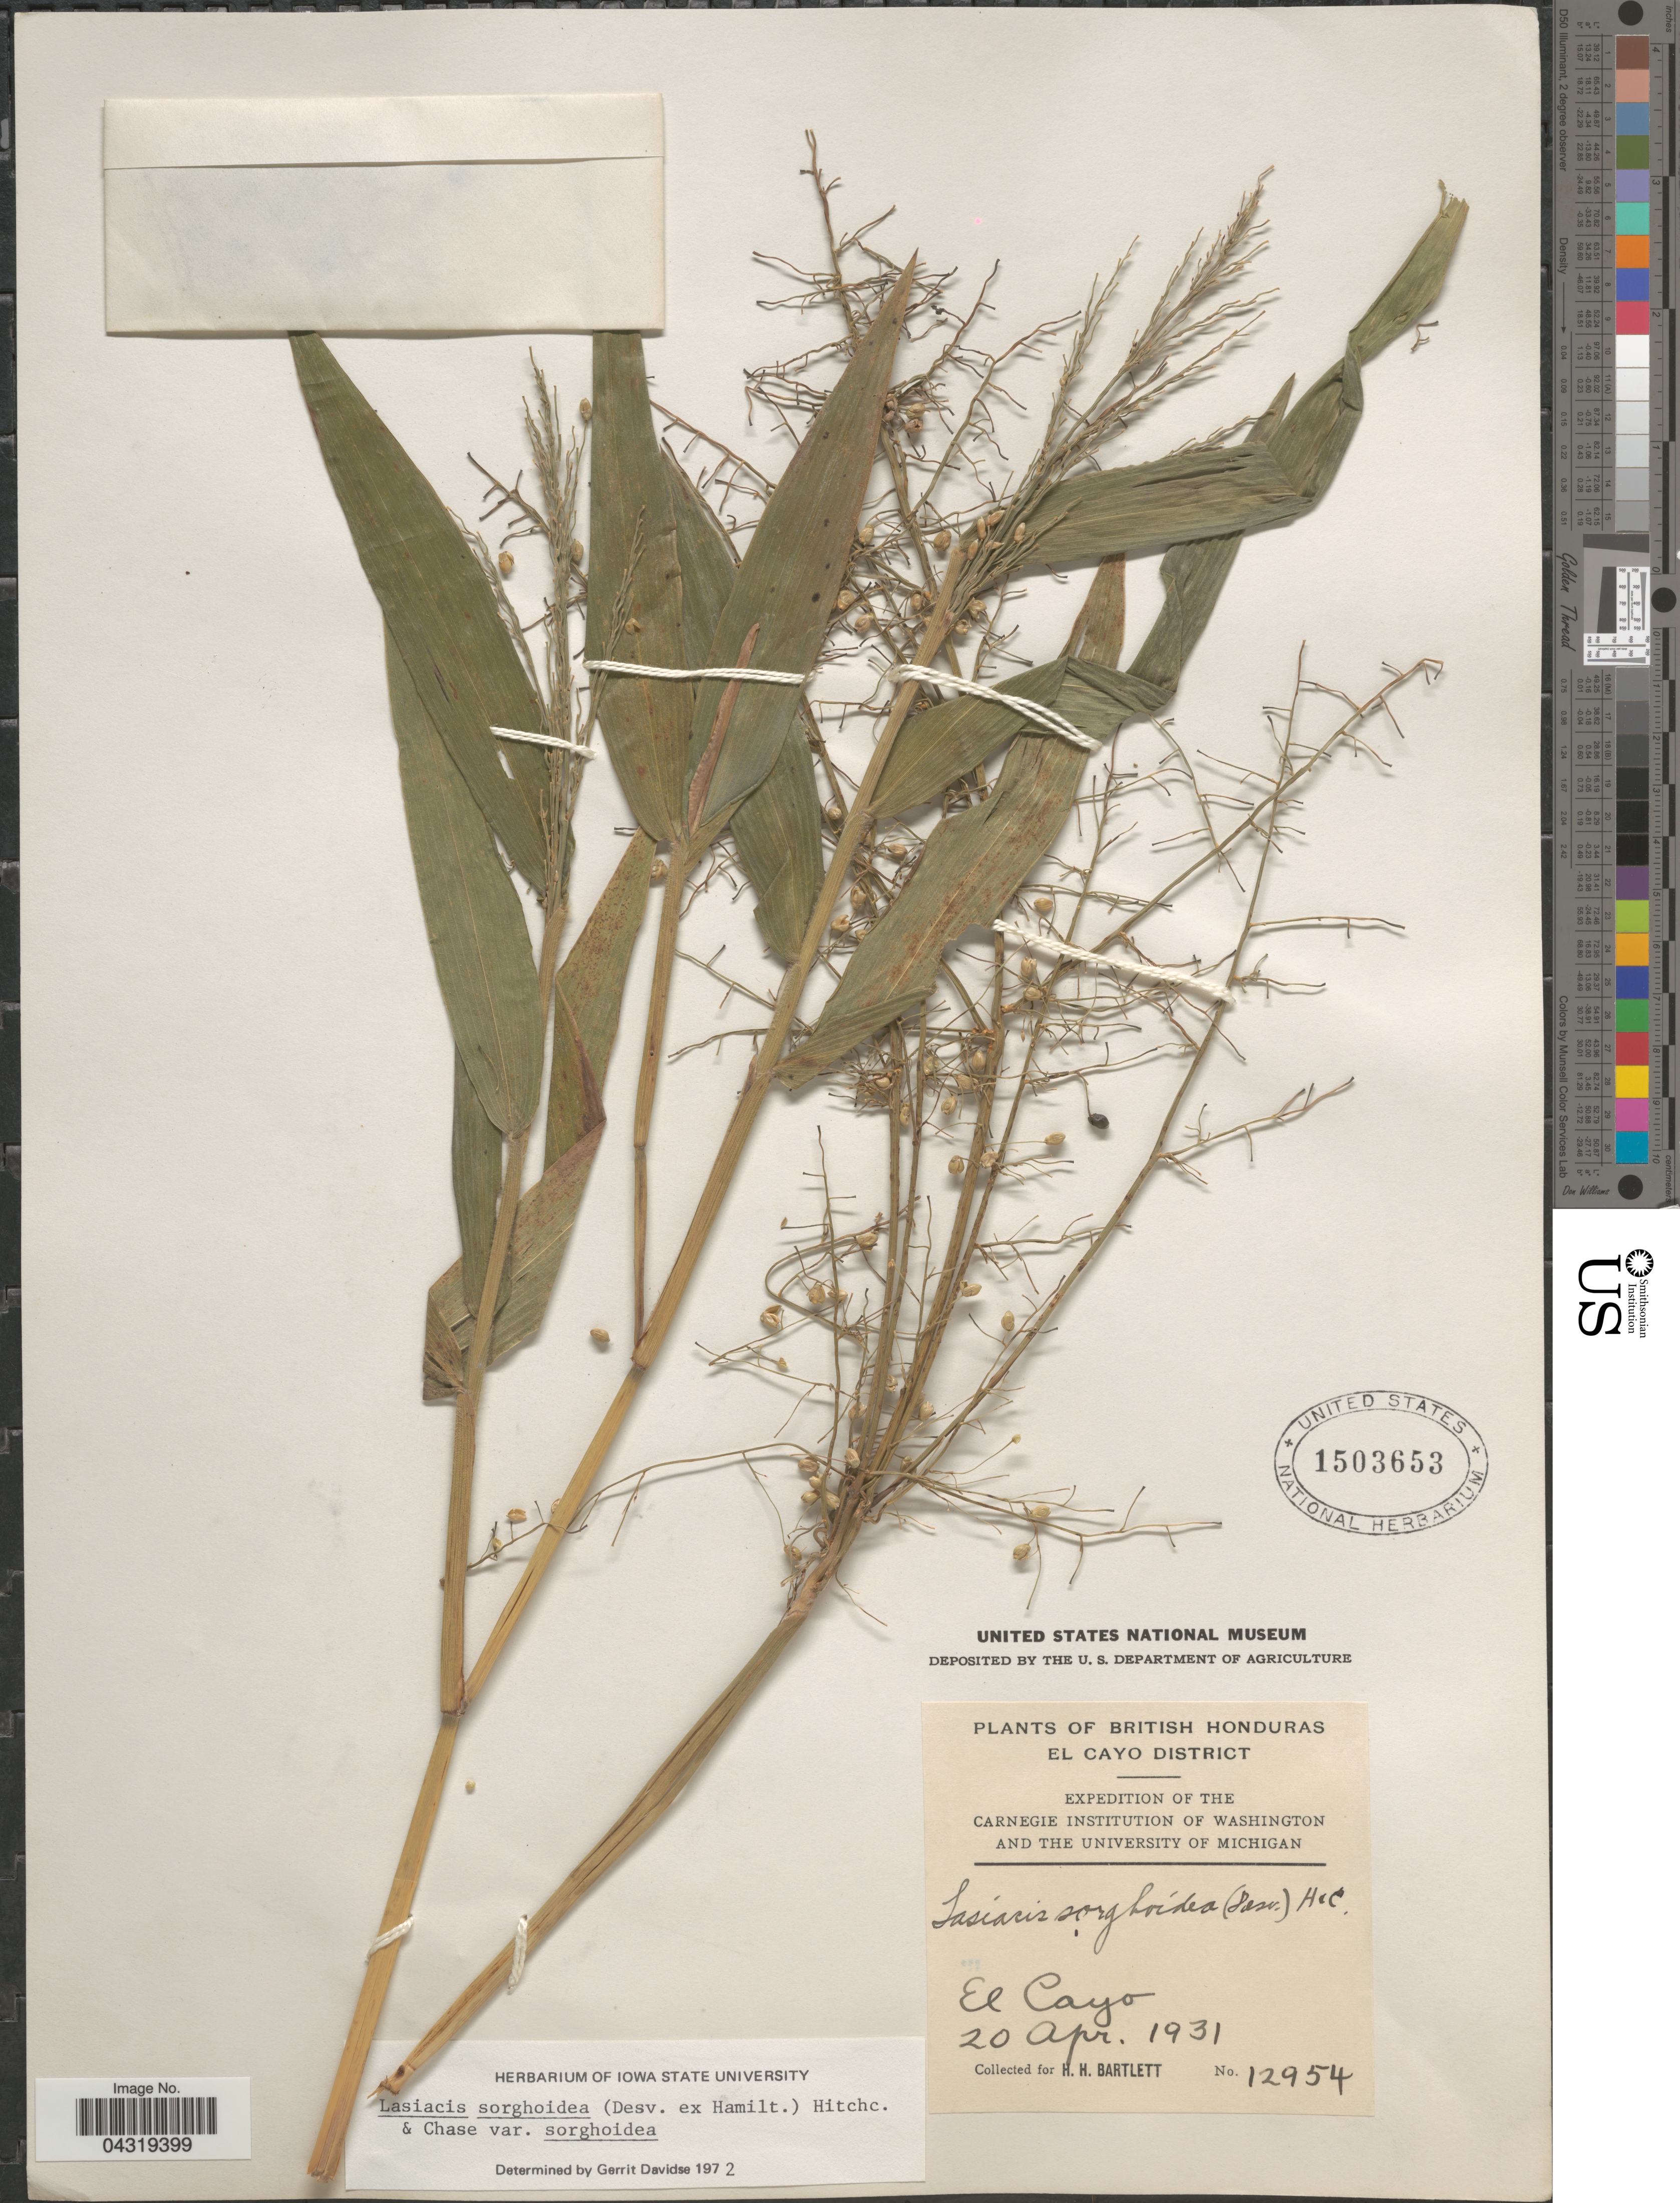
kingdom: Plantae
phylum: Tracheophyta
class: Liliopsida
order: Poales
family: Poaceae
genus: Lasiacis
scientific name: Lasiacis sorghoidea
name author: (Desv. ex Ham.) Hitchc. & Chase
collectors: H. H. Bartlett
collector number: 12954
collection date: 1931-04-20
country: Belize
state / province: Cayo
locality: British Honduras. El Cayo District. Expedition of the Carnegie Institution of Washington and the University of Michigan. El Cayo.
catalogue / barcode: US 1503653